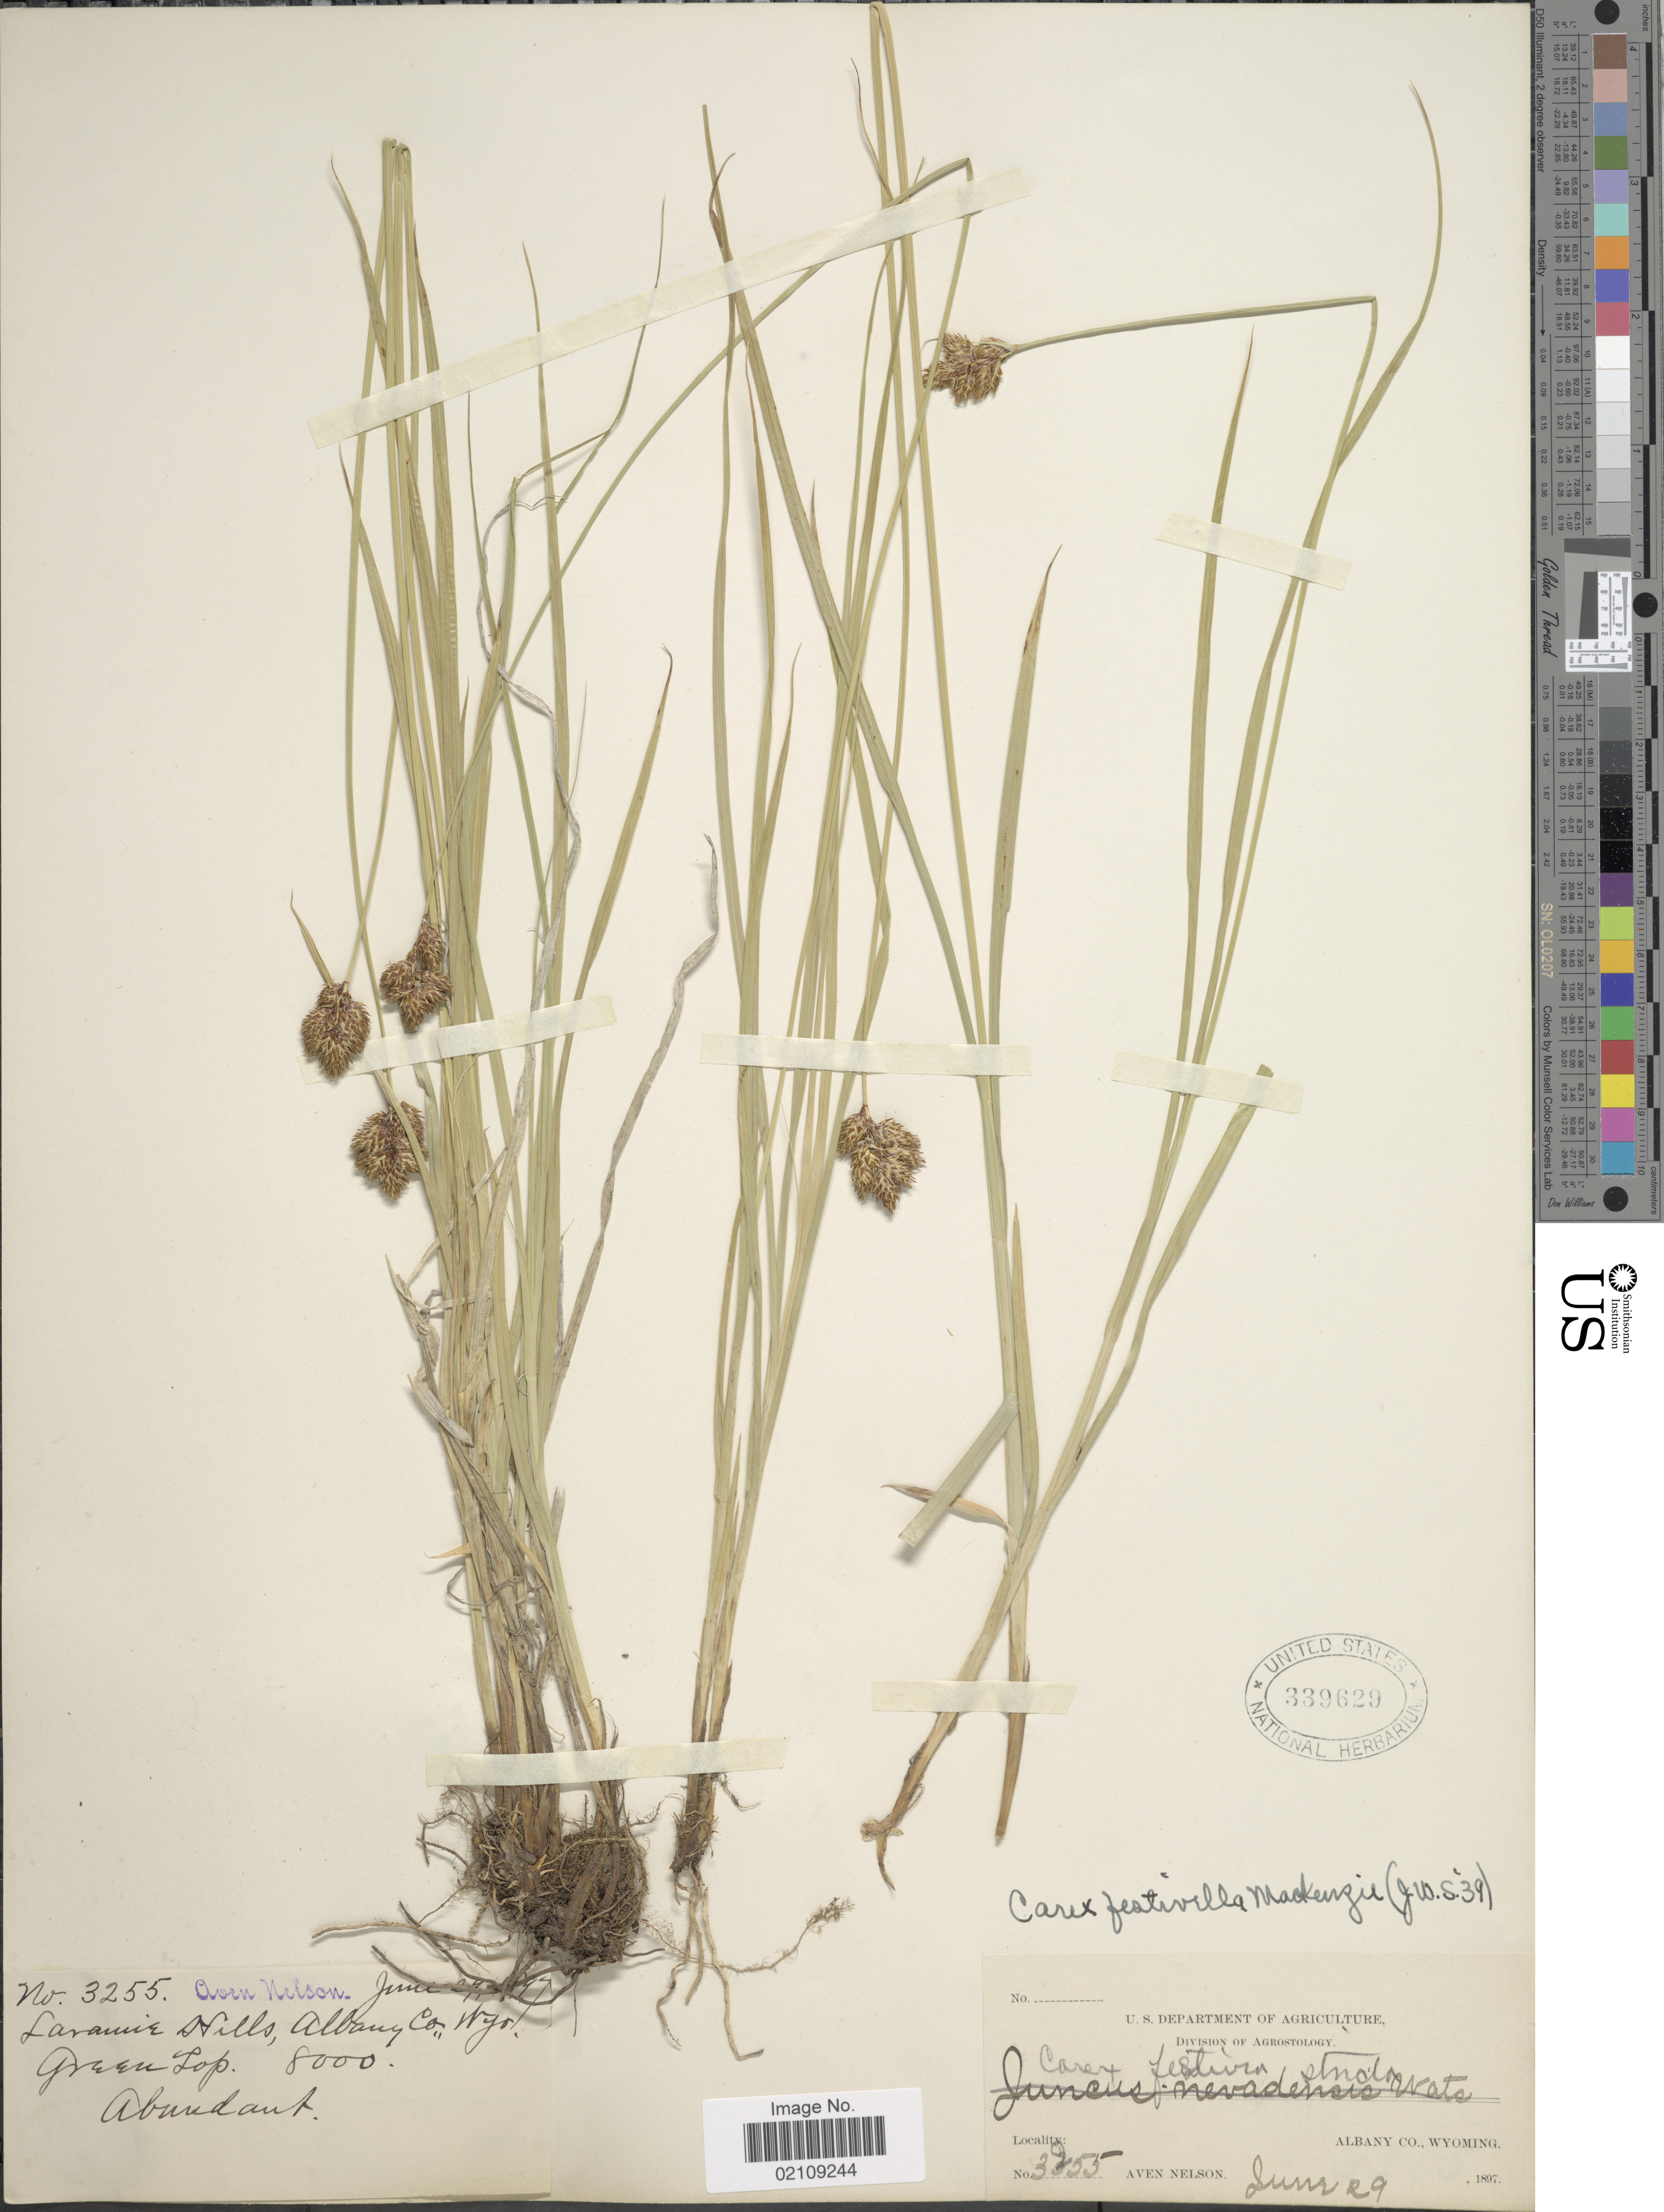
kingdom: Plantae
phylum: Tracheophyta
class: Liliopsida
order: Poales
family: Cyperaceae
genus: Carex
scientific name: Carex microptera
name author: Mack.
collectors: A. Nelson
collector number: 3255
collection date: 1897-06-29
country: United States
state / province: Wyoming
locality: Laramie Hills, Albany Co, Green Top, Abundant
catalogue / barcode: US 339629